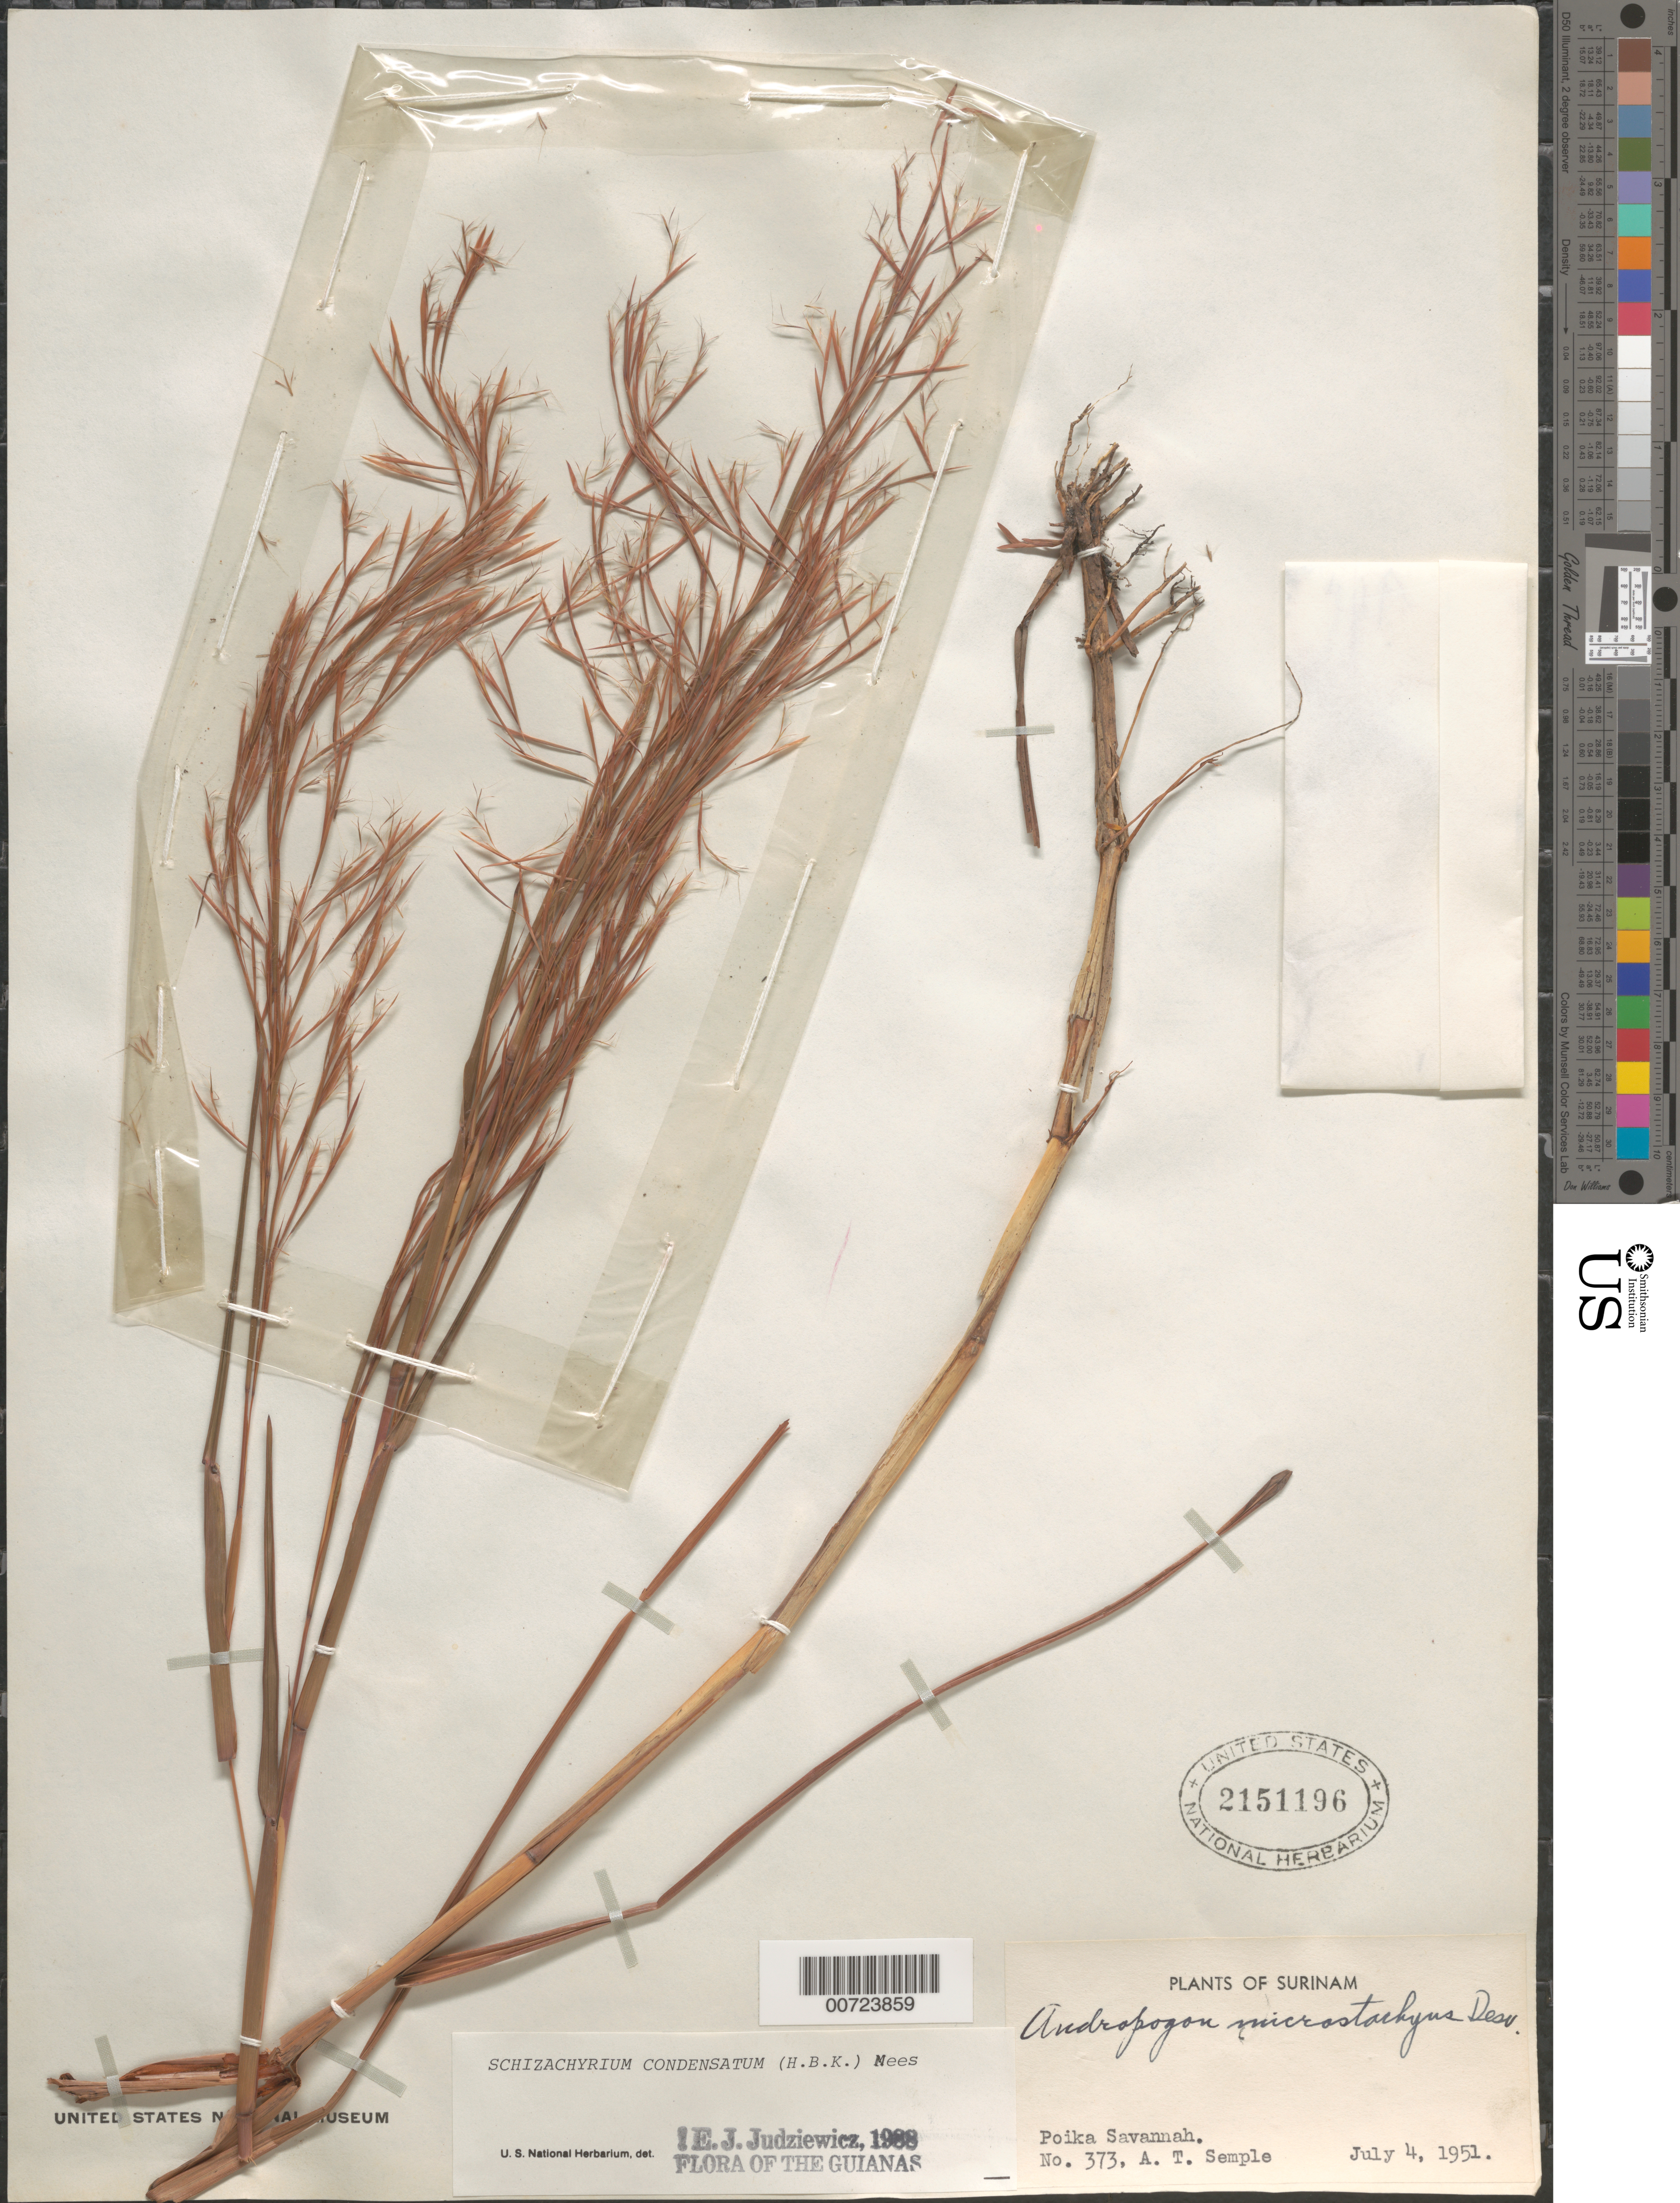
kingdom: Plantae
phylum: Tracheophyta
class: Liliopsida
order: Poales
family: Poaceae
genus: Schizachyrium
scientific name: Schizachyrium condensatum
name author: (Kunth) Nees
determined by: Judziewicz, E. J.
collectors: A. Semple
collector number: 373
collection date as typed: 4-Jul-51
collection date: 1951-07-04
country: Suriname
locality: Poika Savanna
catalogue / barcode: US 2151196